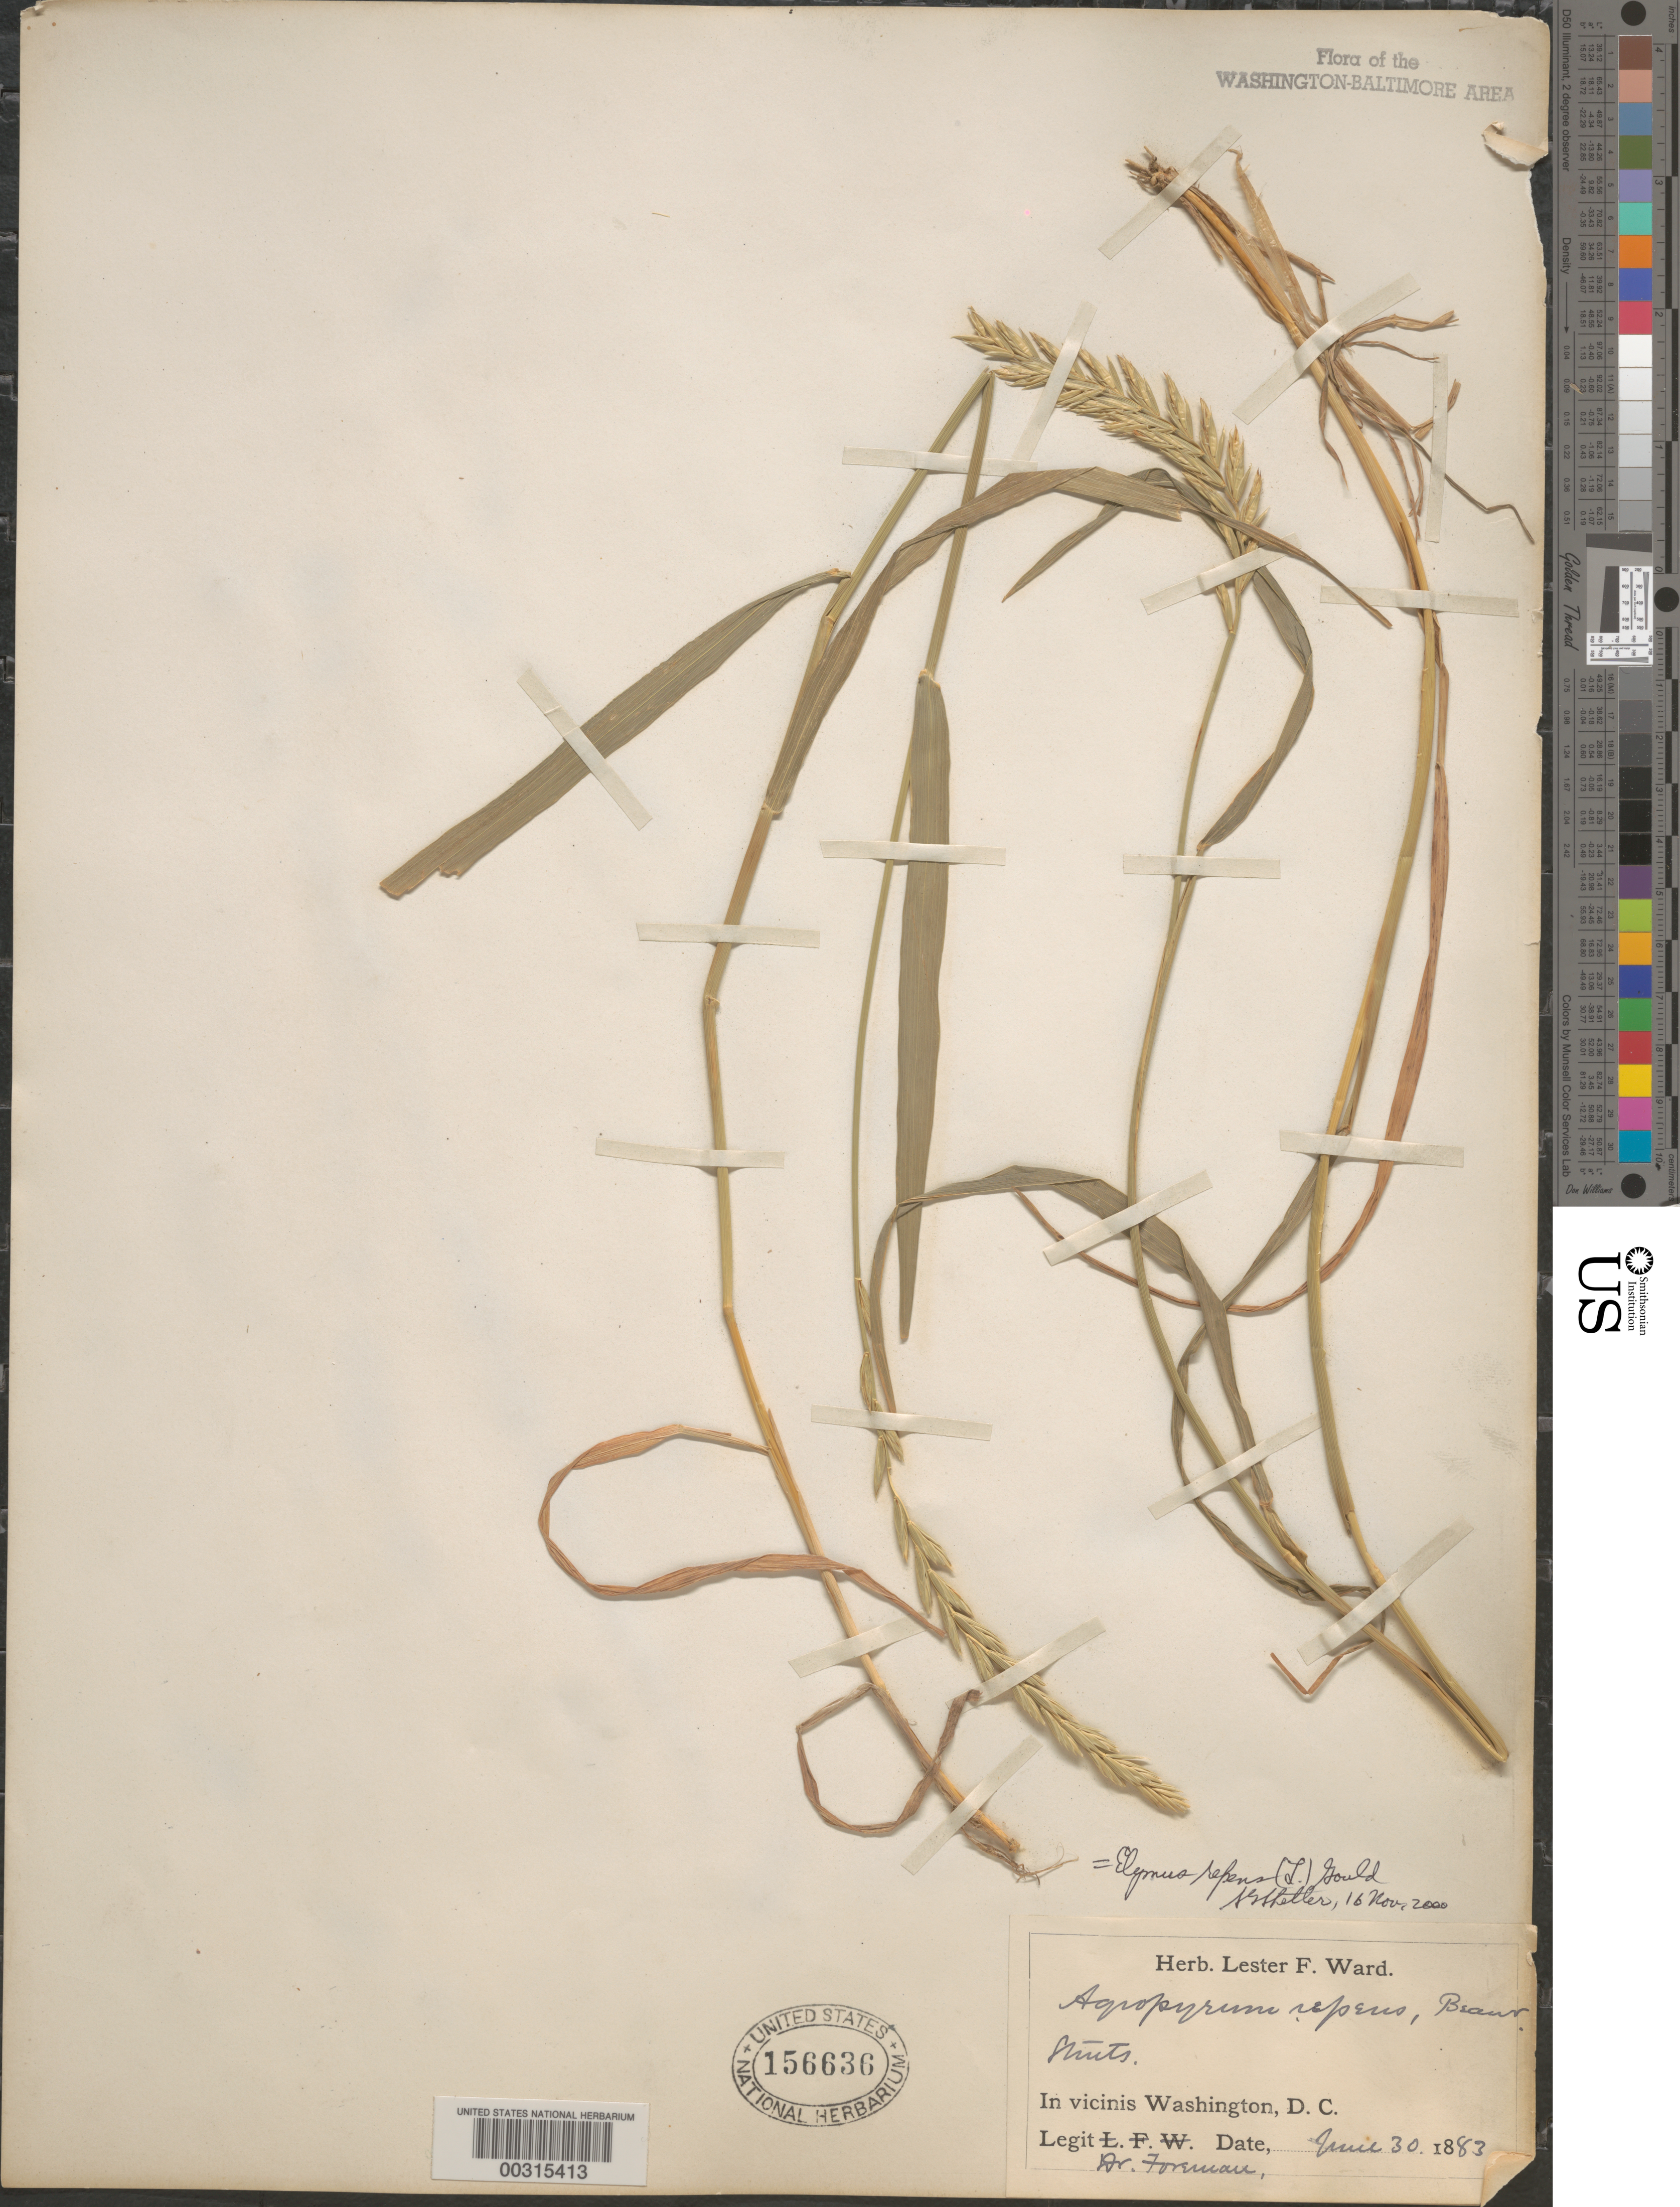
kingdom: Plantae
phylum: Tracheophyta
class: Liliopsida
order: Poales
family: Poaceae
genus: Elymus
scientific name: Elymus repens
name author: (L.) Gould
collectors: -. Foreman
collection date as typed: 30 Jun 1883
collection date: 1883-06-30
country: United States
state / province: District of Columbia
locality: DC vicinity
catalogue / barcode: US 156636